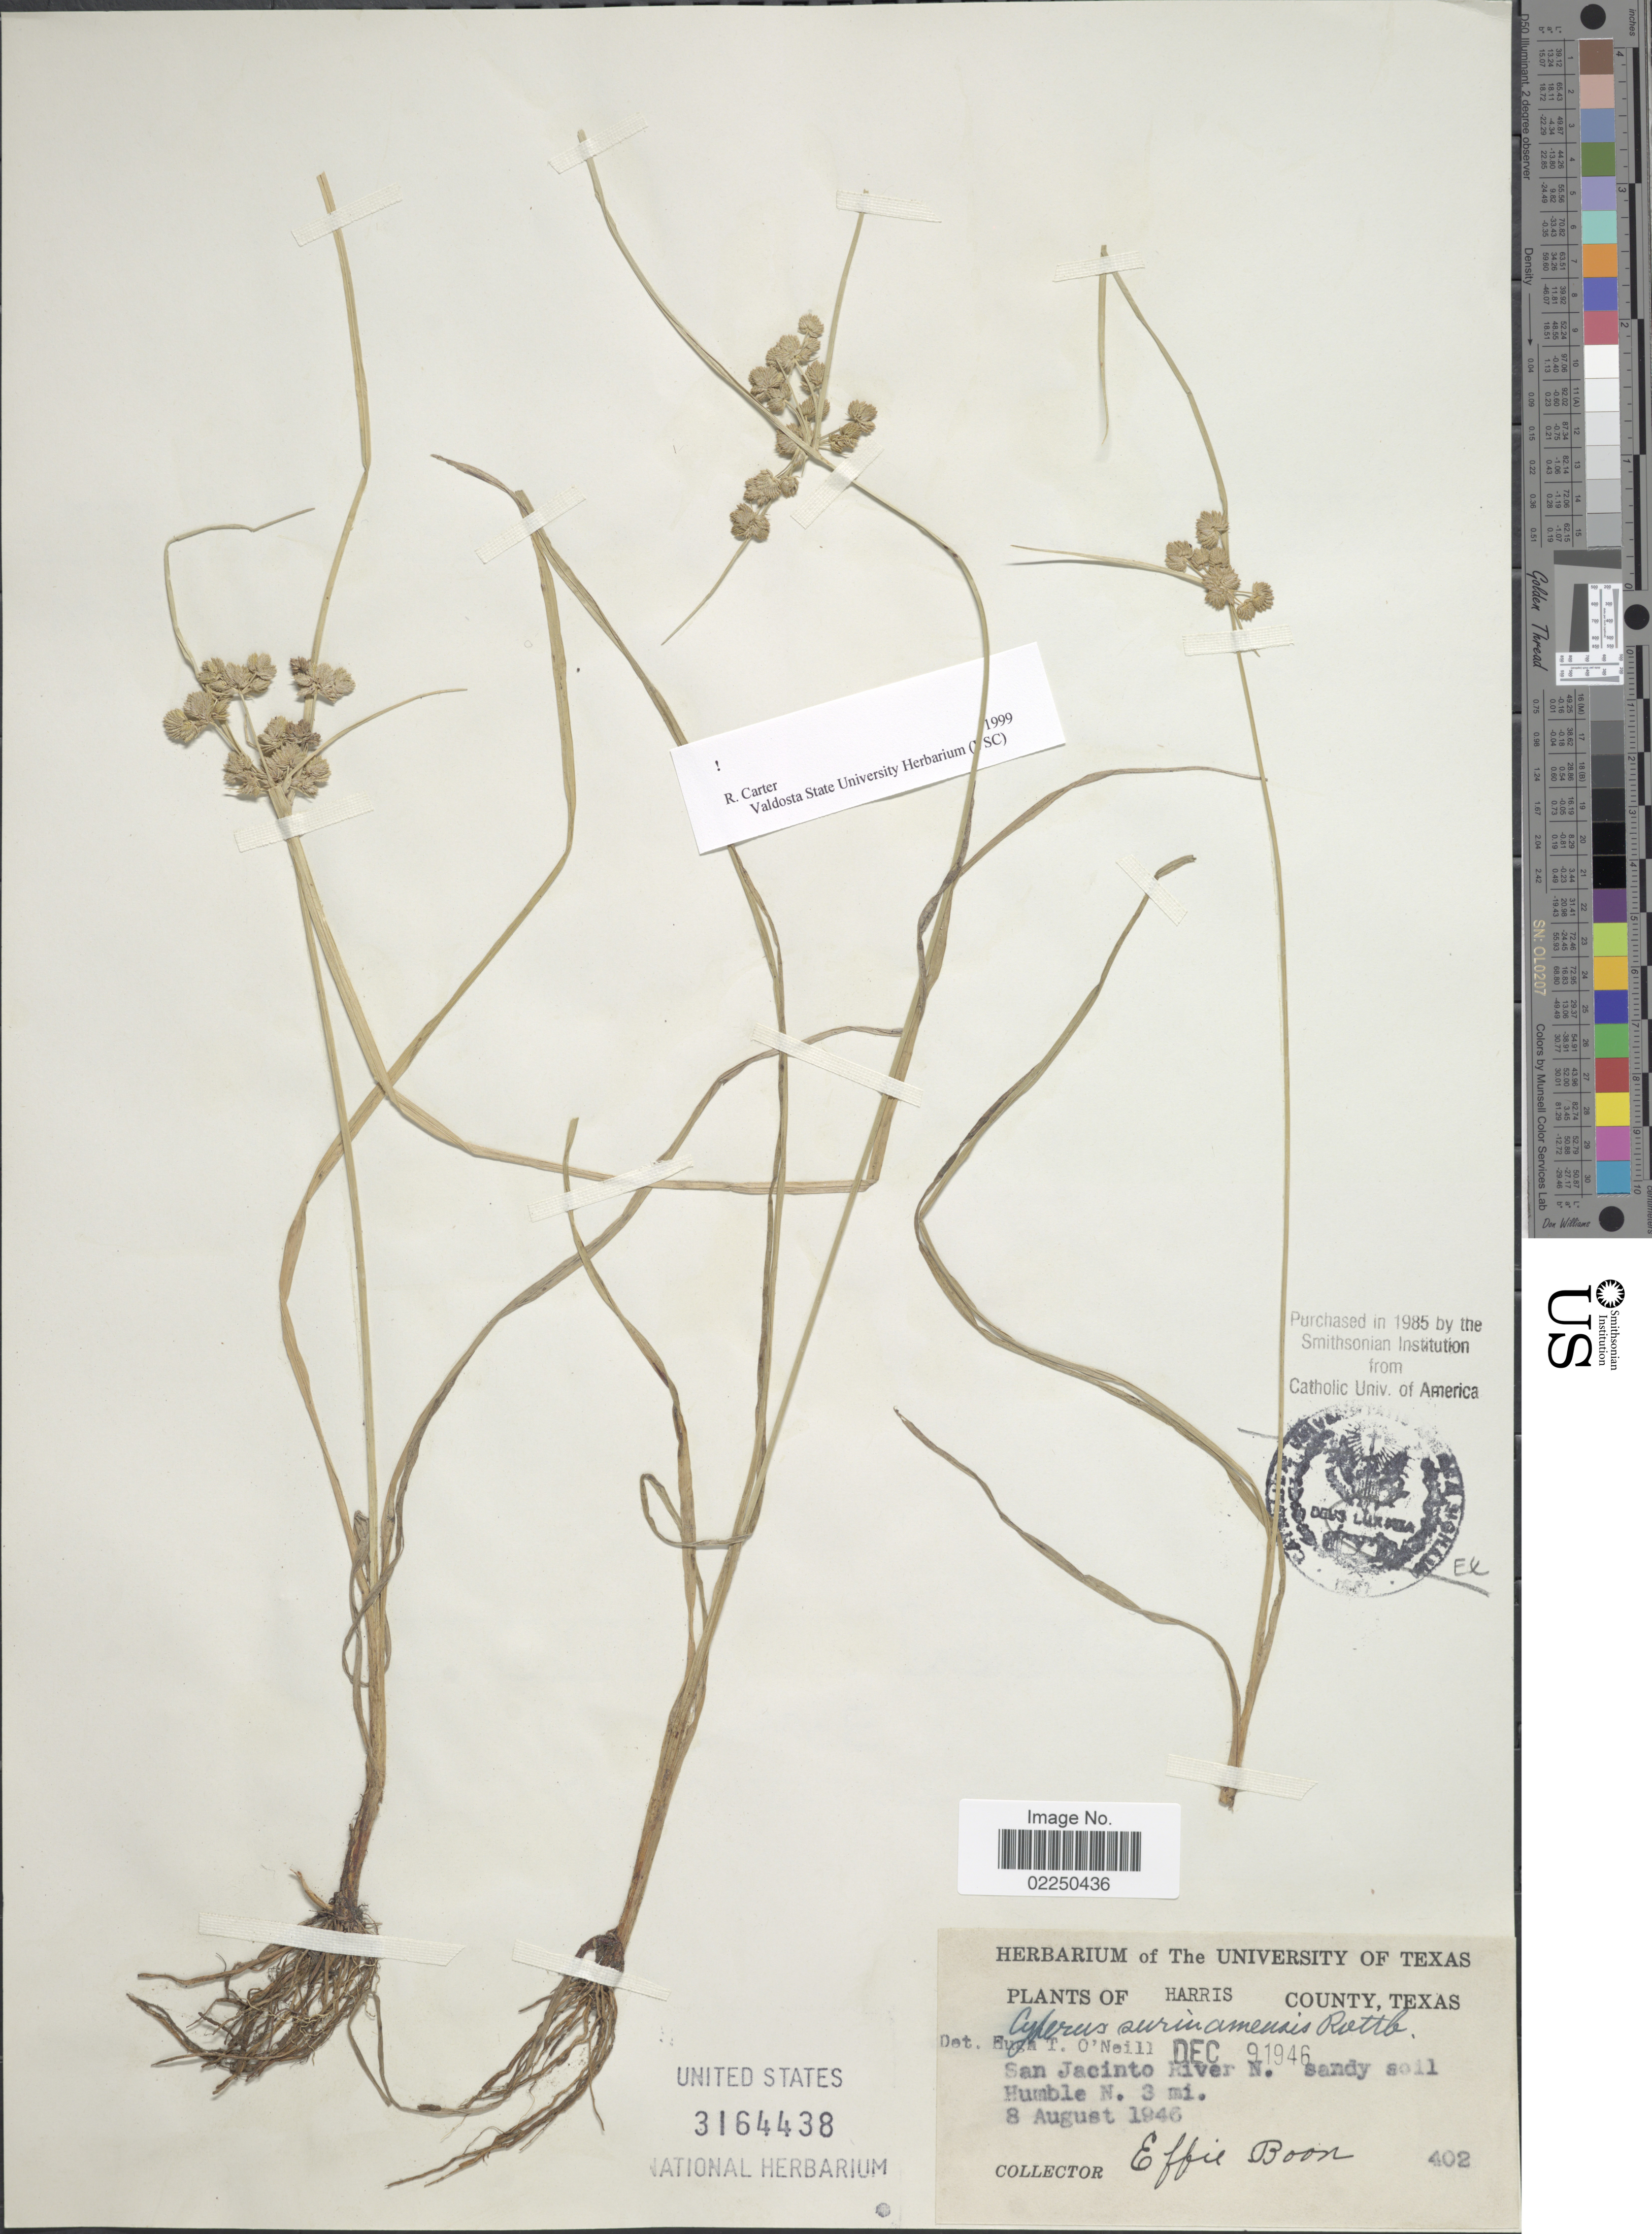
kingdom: Plantae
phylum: Tracheophyta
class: Liliopsida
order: Poales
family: Cyperaceae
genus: Cyperus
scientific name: Cyperus surinamensis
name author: Rottb.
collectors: E. Boon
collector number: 402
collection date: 1946-08-08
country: United States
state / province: Texas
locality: Harris County, San Jacinto River N. sandy soil Humble N. 3 mi.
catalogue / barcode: US 3164438